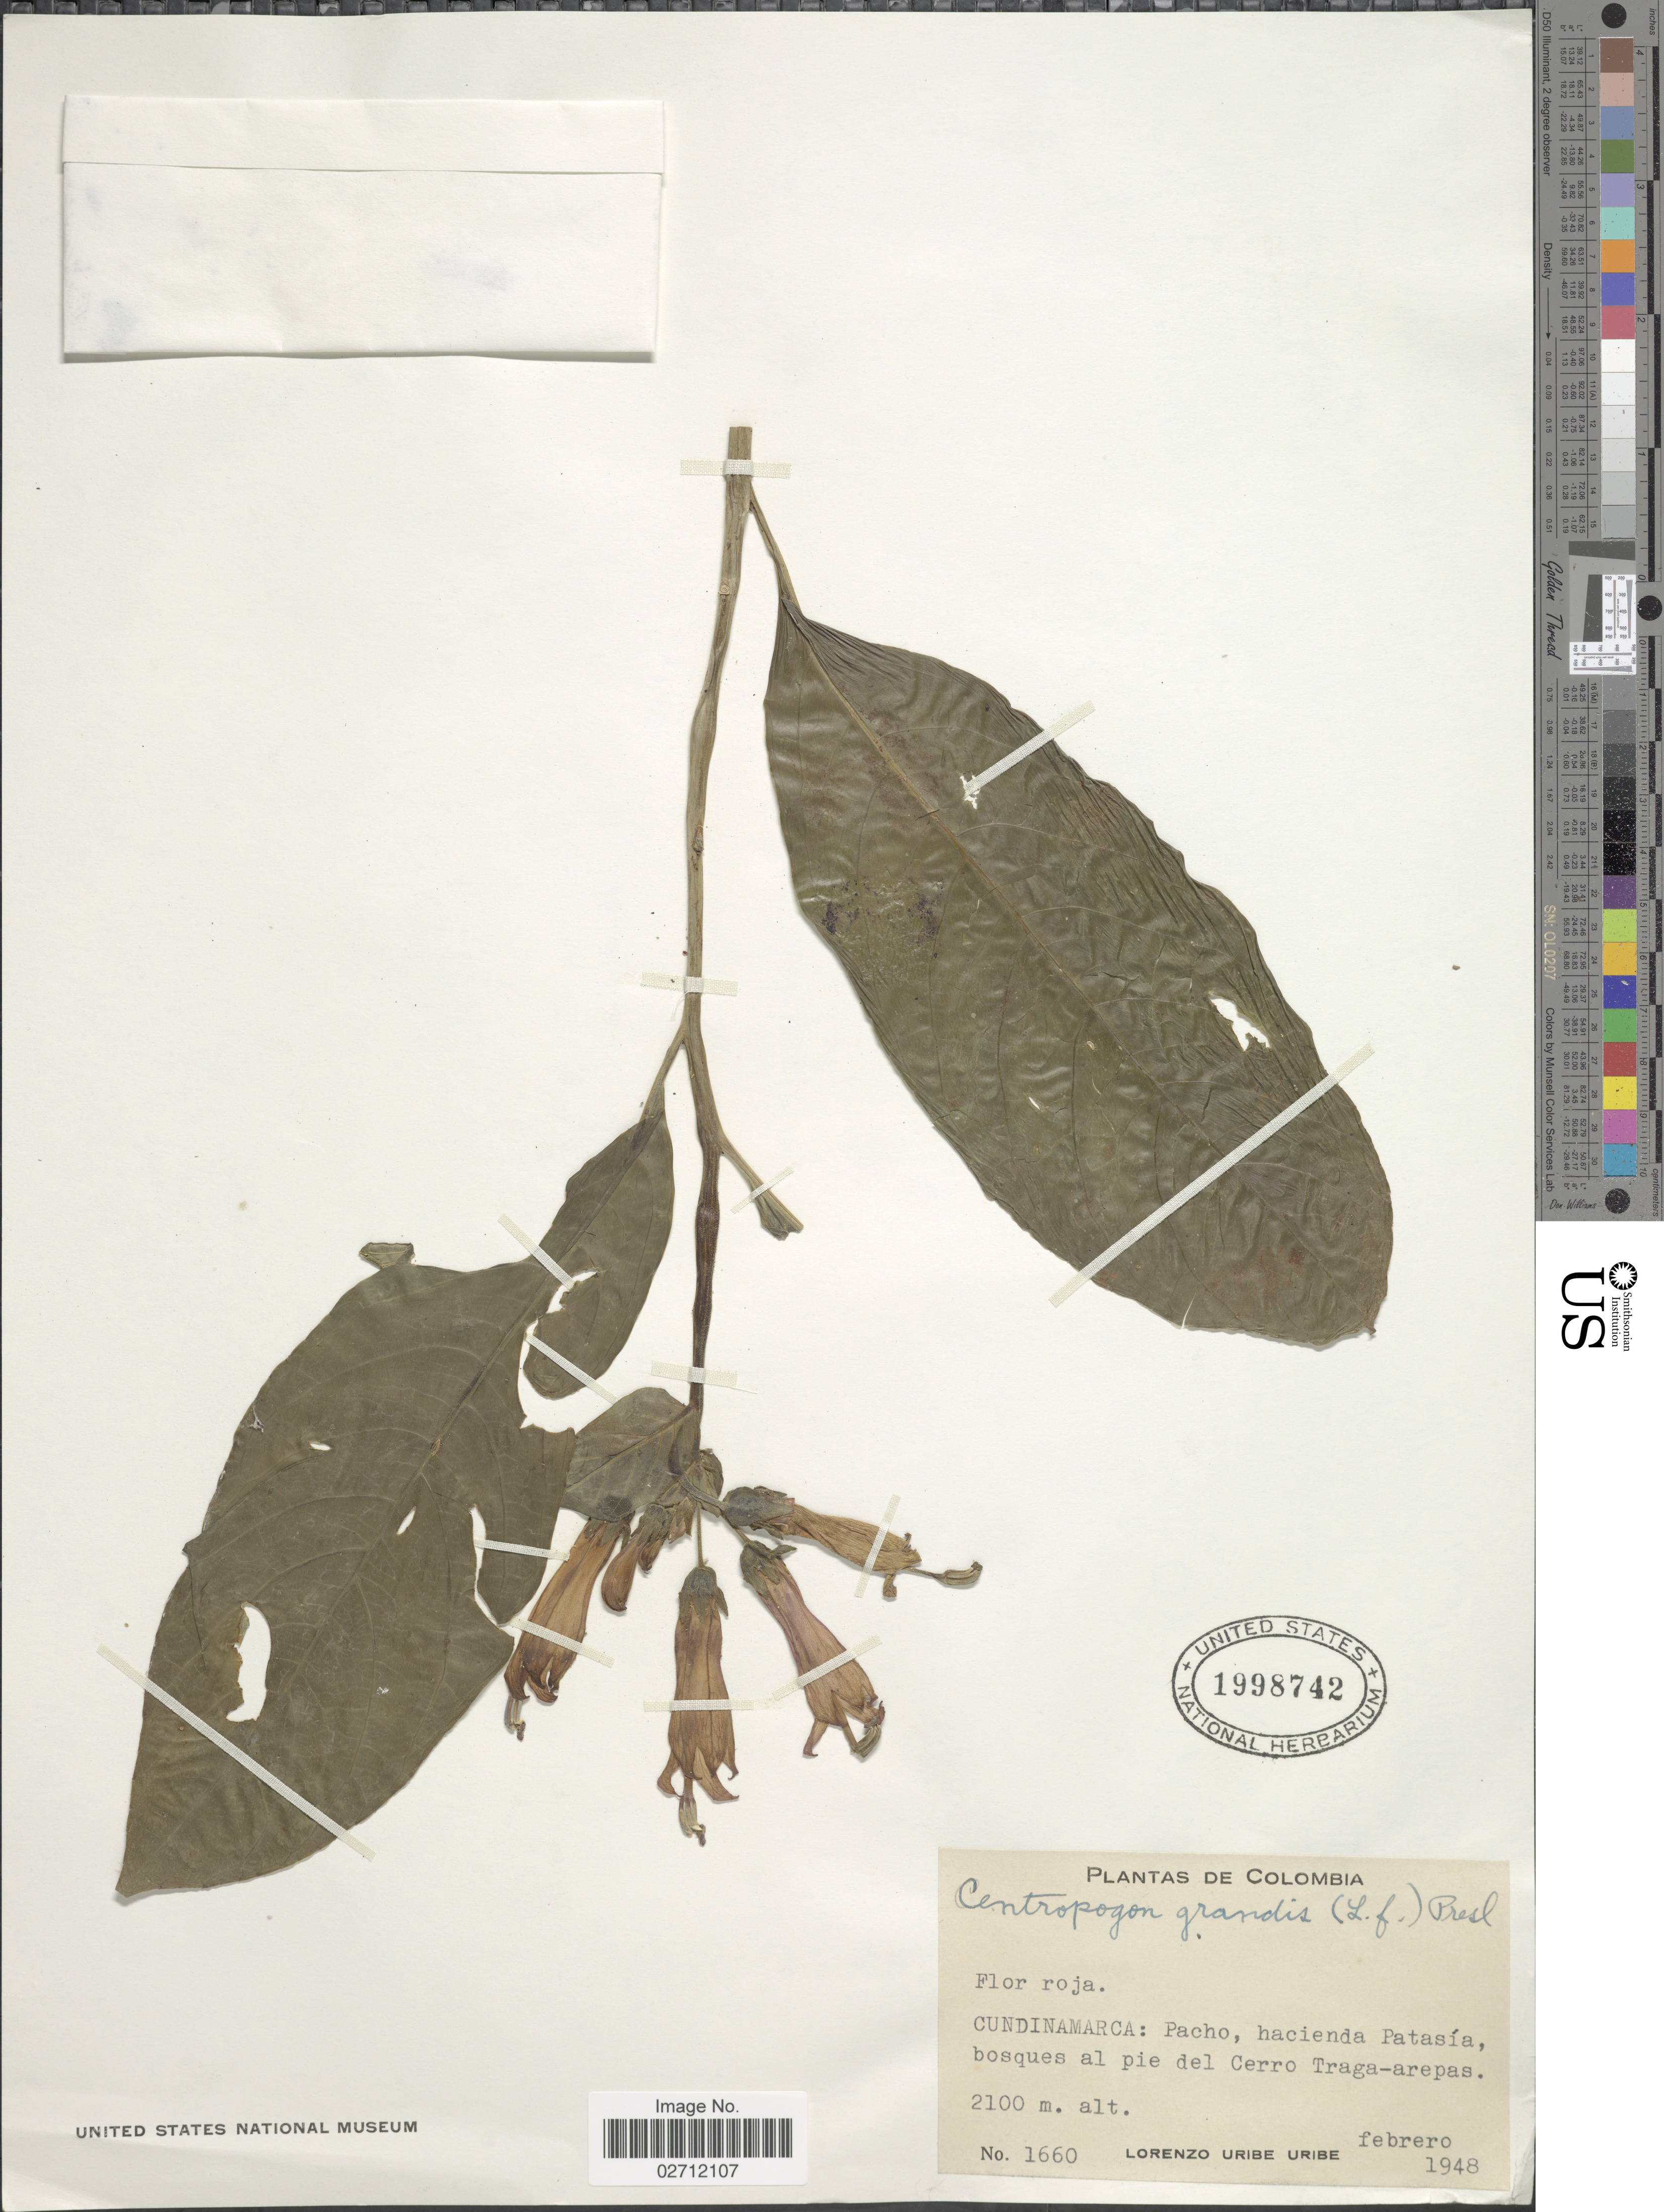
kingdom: Plantae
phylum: Tracheophyta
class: Magnoliopsida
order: Asterales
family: Campanulaceae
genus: Centropogon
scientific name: Centropogon grandis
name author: (L. f.) C. Presl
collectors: L. Uribe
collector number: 1660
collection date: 1948-02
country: Colombia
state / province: Cundinamarca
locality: Pacho, hacienda Patasia, bosques al pie del Cerro Traga-arepas.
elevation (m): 2100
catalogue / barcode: US 1998742